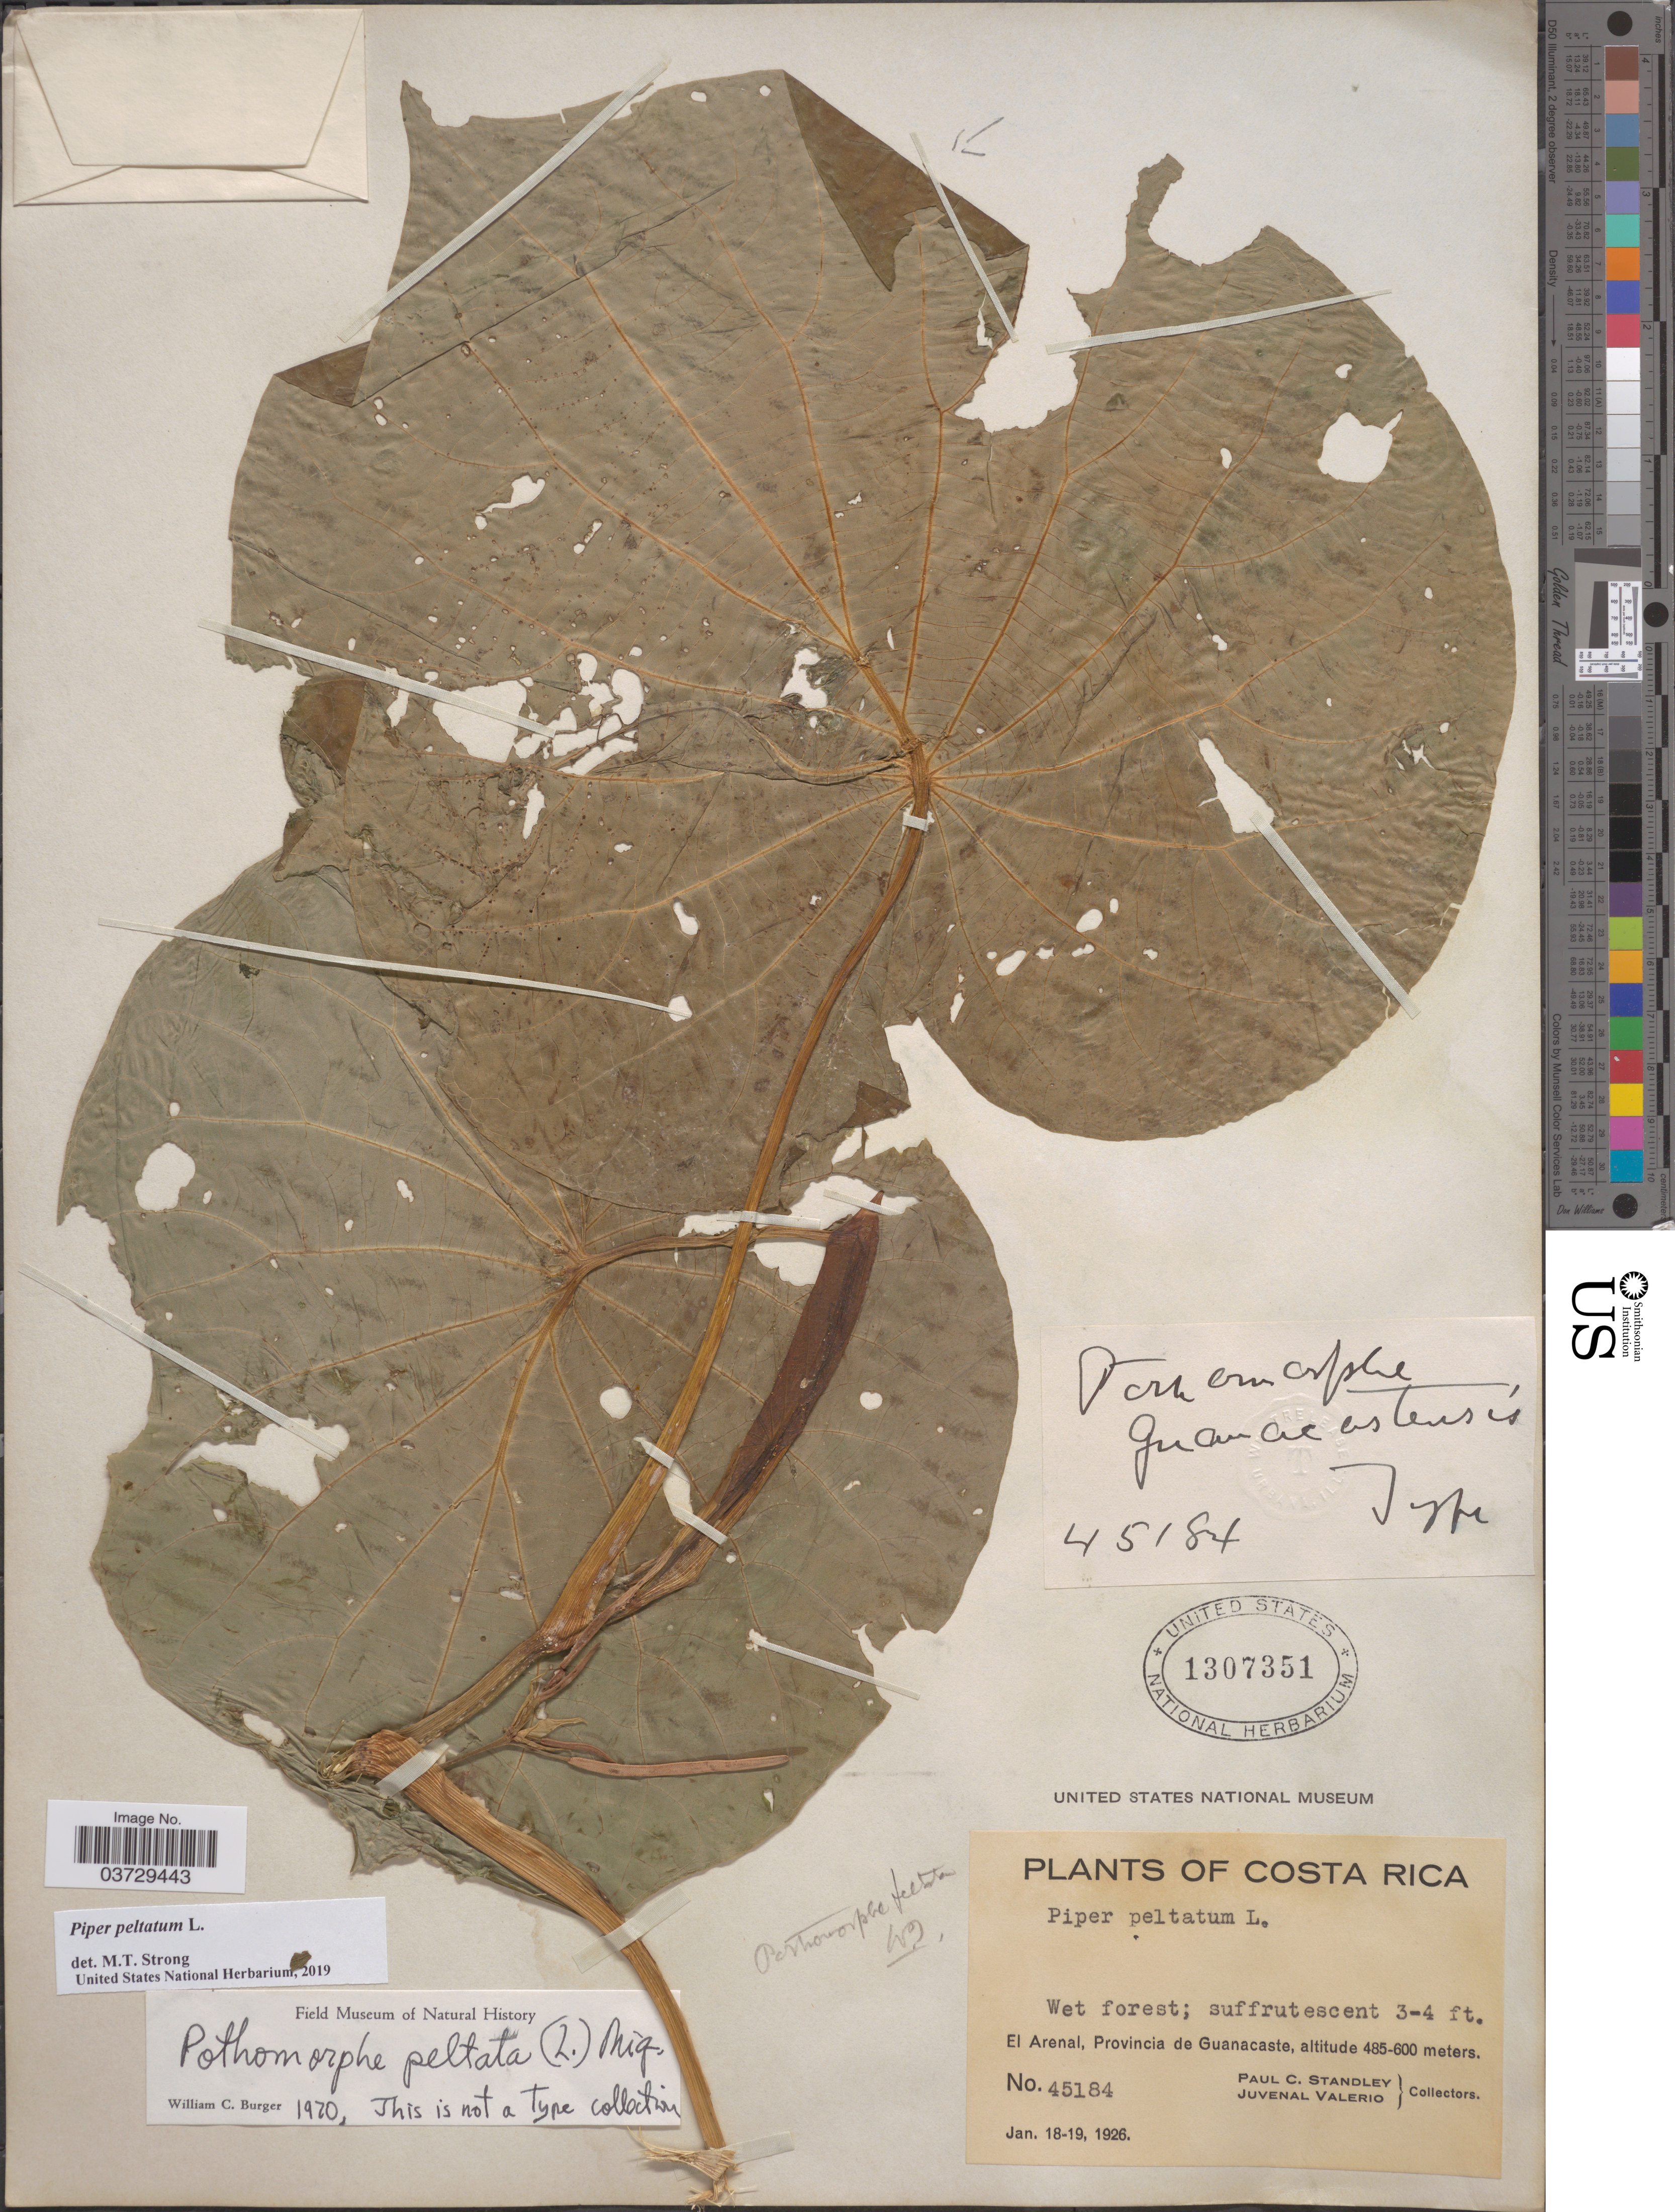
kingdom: Plantae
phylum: Tracheophyta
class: Magnoliopsida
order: Piperales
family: Piperaceae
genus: Piper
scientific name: Piper peltatum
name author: L.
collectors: P. C. Standley & J. Valerio R.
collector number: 45184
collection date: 1926-01-18/1926-01-19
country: Costa Rica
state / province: Guanacaste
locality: El Arenal.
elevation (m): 485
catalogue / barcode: US 1307351